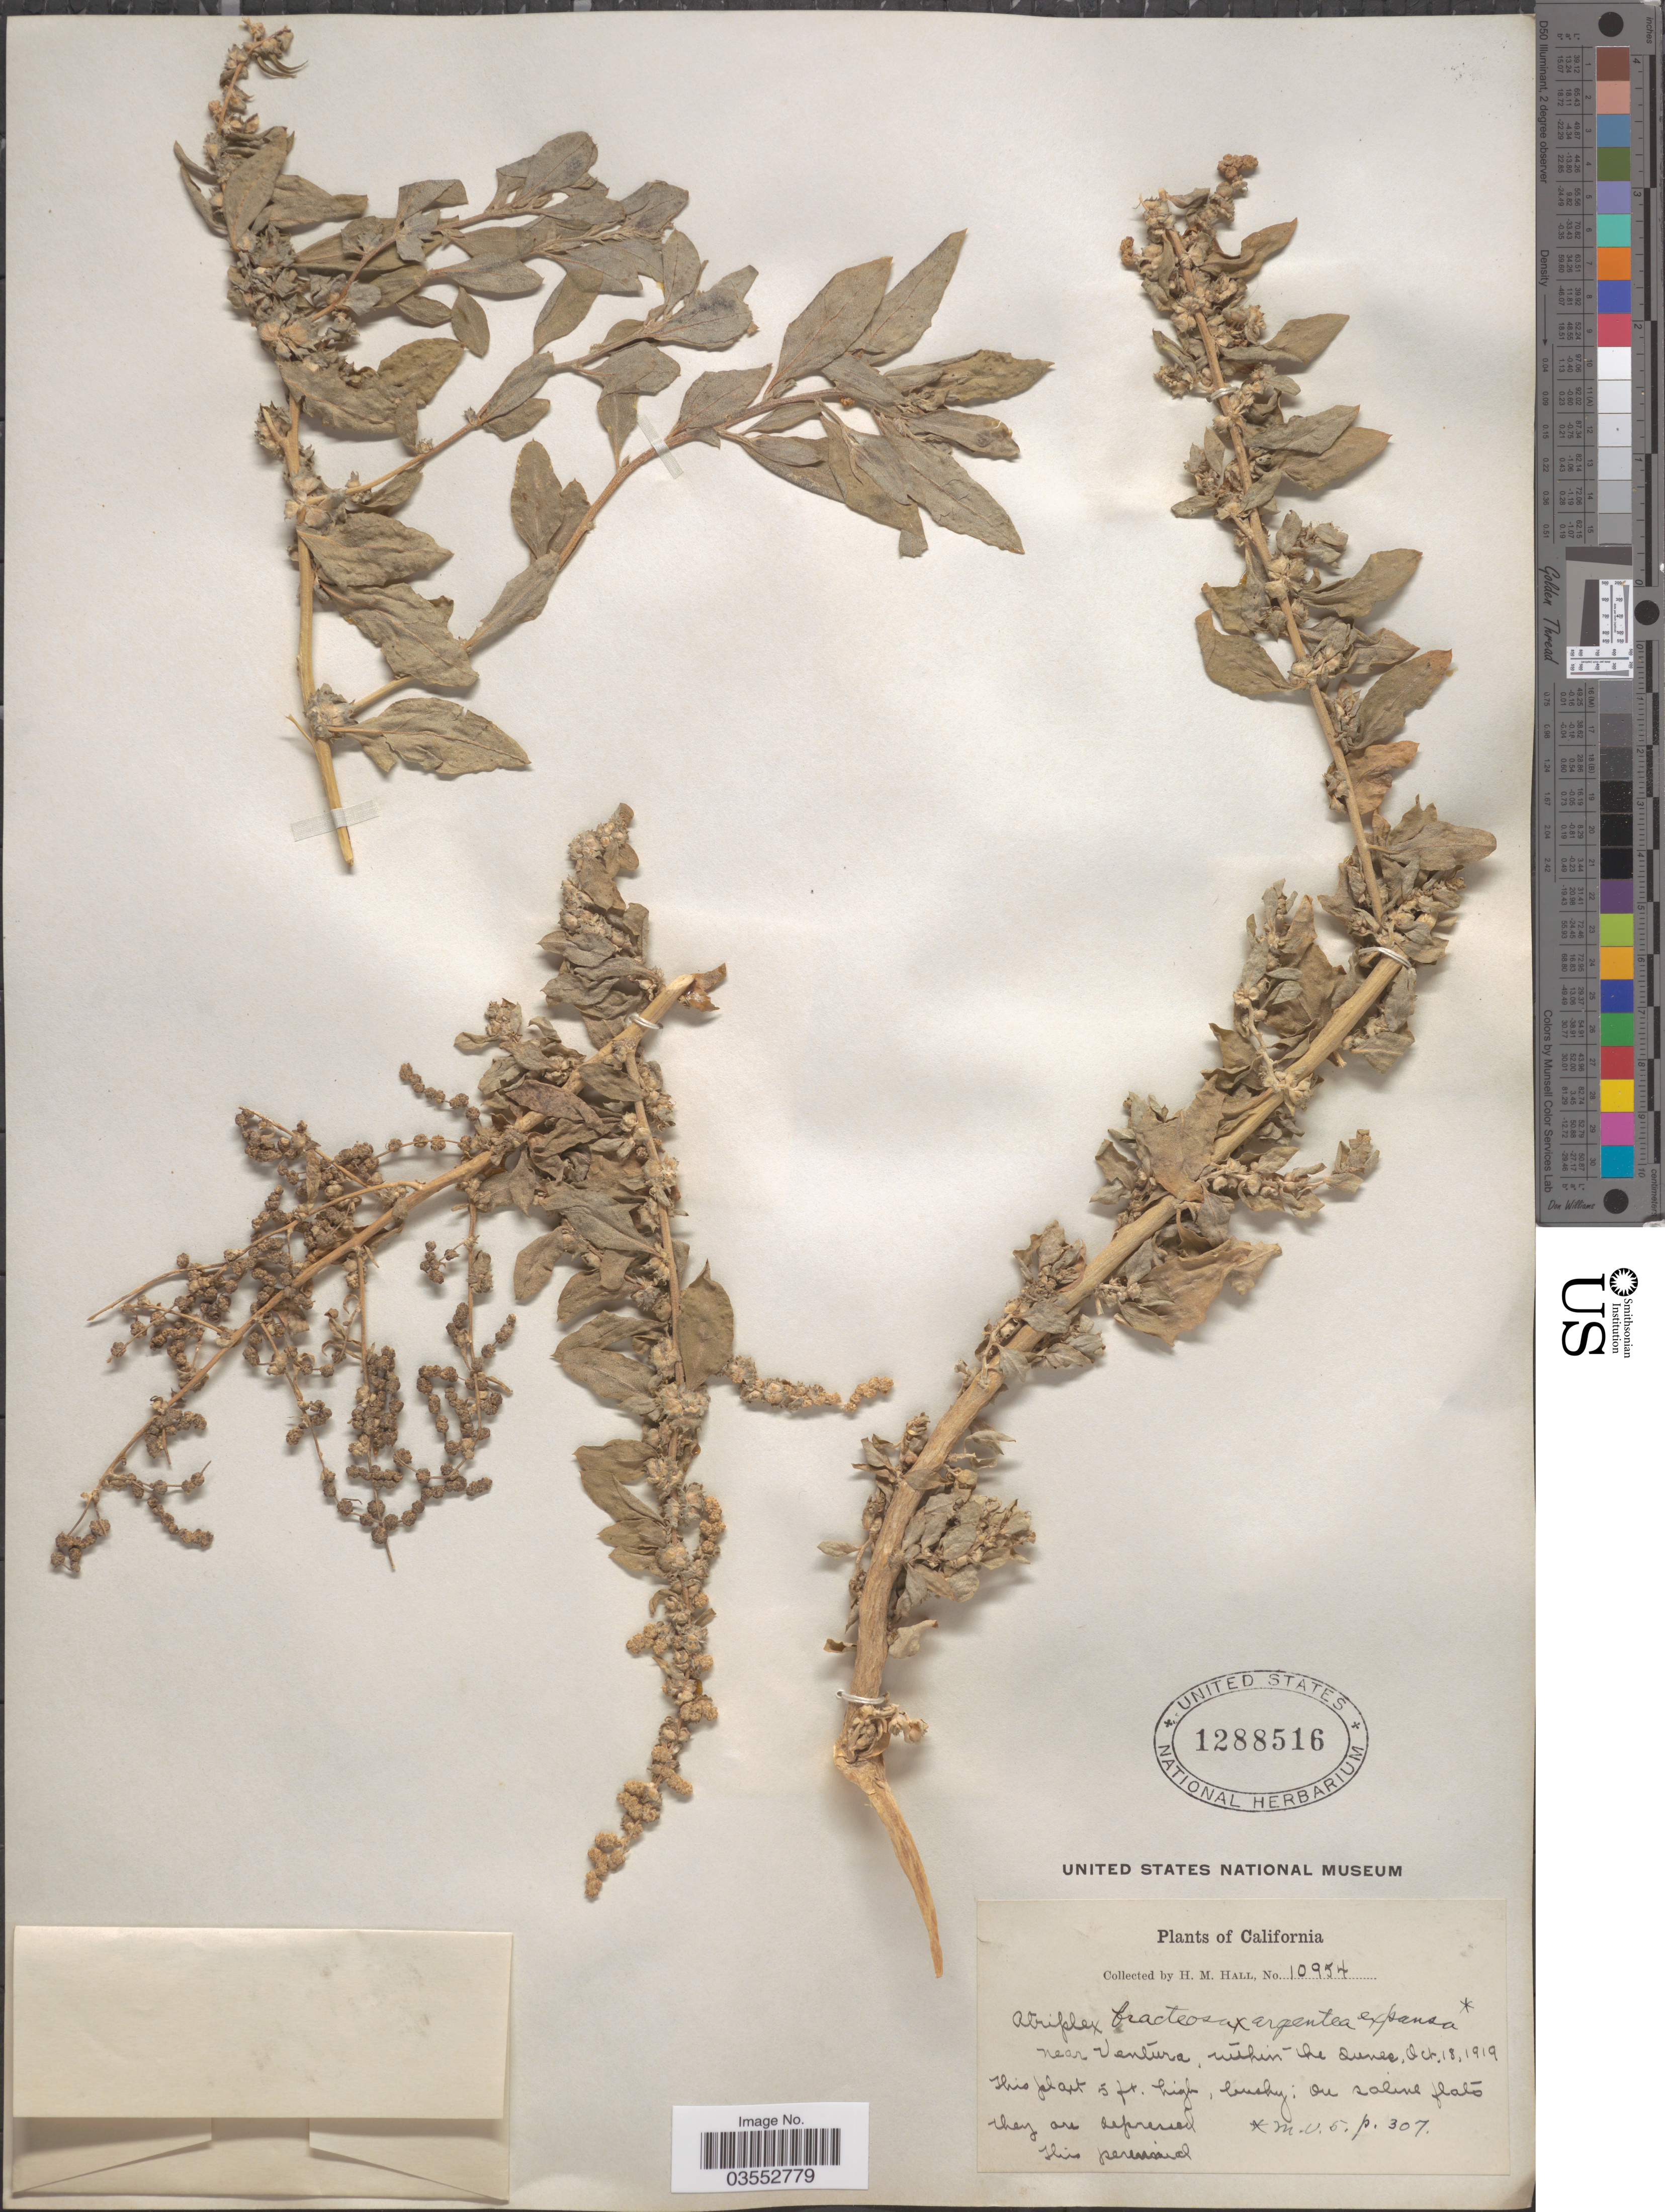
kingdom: Plantae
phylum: Tracheophyta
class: Magnoliopsida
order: Caryophyllales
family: Amaranthaceae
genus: Atriplex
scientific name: Atriplex serenana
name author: A. Nelson ex Abrams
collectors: H. M. Hall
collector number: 10954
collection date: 1919-10-18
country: United States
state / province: California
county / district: Ventura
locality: Near Ventura, within the dunes.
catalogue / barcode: US 1288516